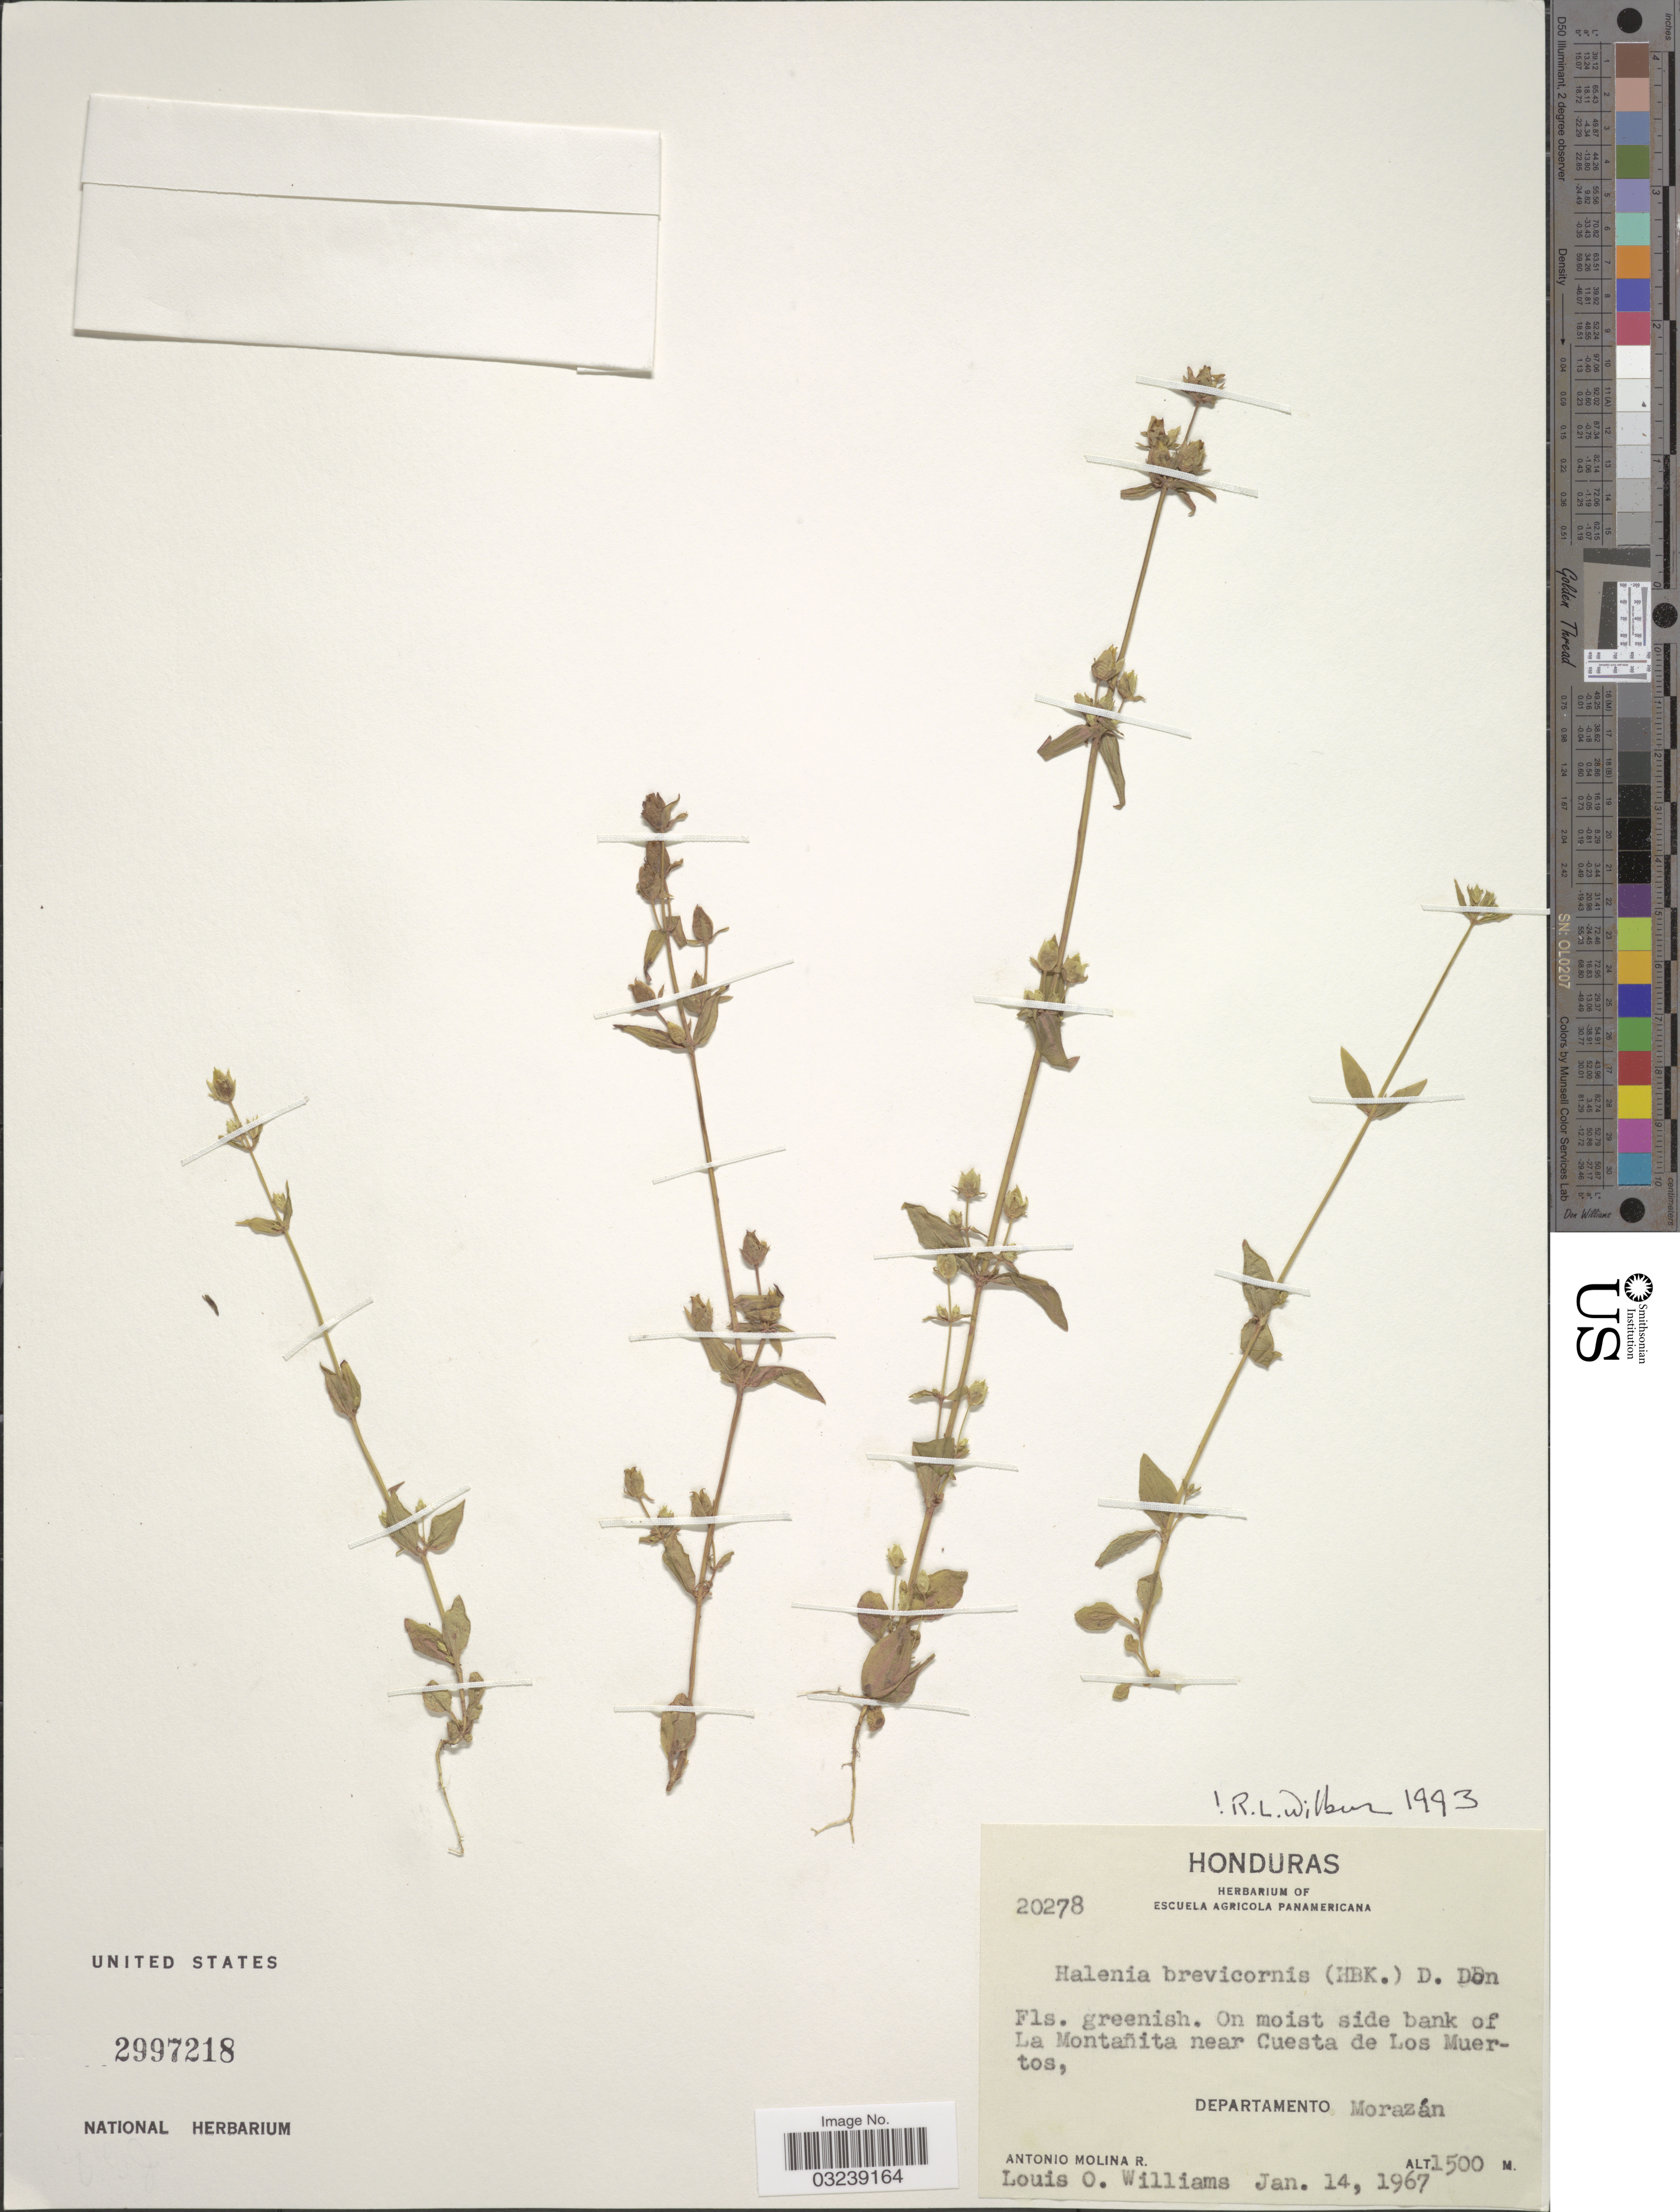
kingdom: Plantae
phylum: Tracheophyta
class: Magnoliopsida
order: Gentianales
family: Gentianaceae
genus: Halenia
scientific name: Halenia brevicornis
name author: (Kunth) G. Don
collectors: A. Molina R. & L. O. Williams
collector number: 20278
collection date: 1967-01-14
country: Honduras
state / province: Fco. Morazán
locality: On moist side bank of La Montañita near Cuesta de Los Muertos, Departamento Morazán.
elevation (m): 1500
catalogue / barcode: US 2997218